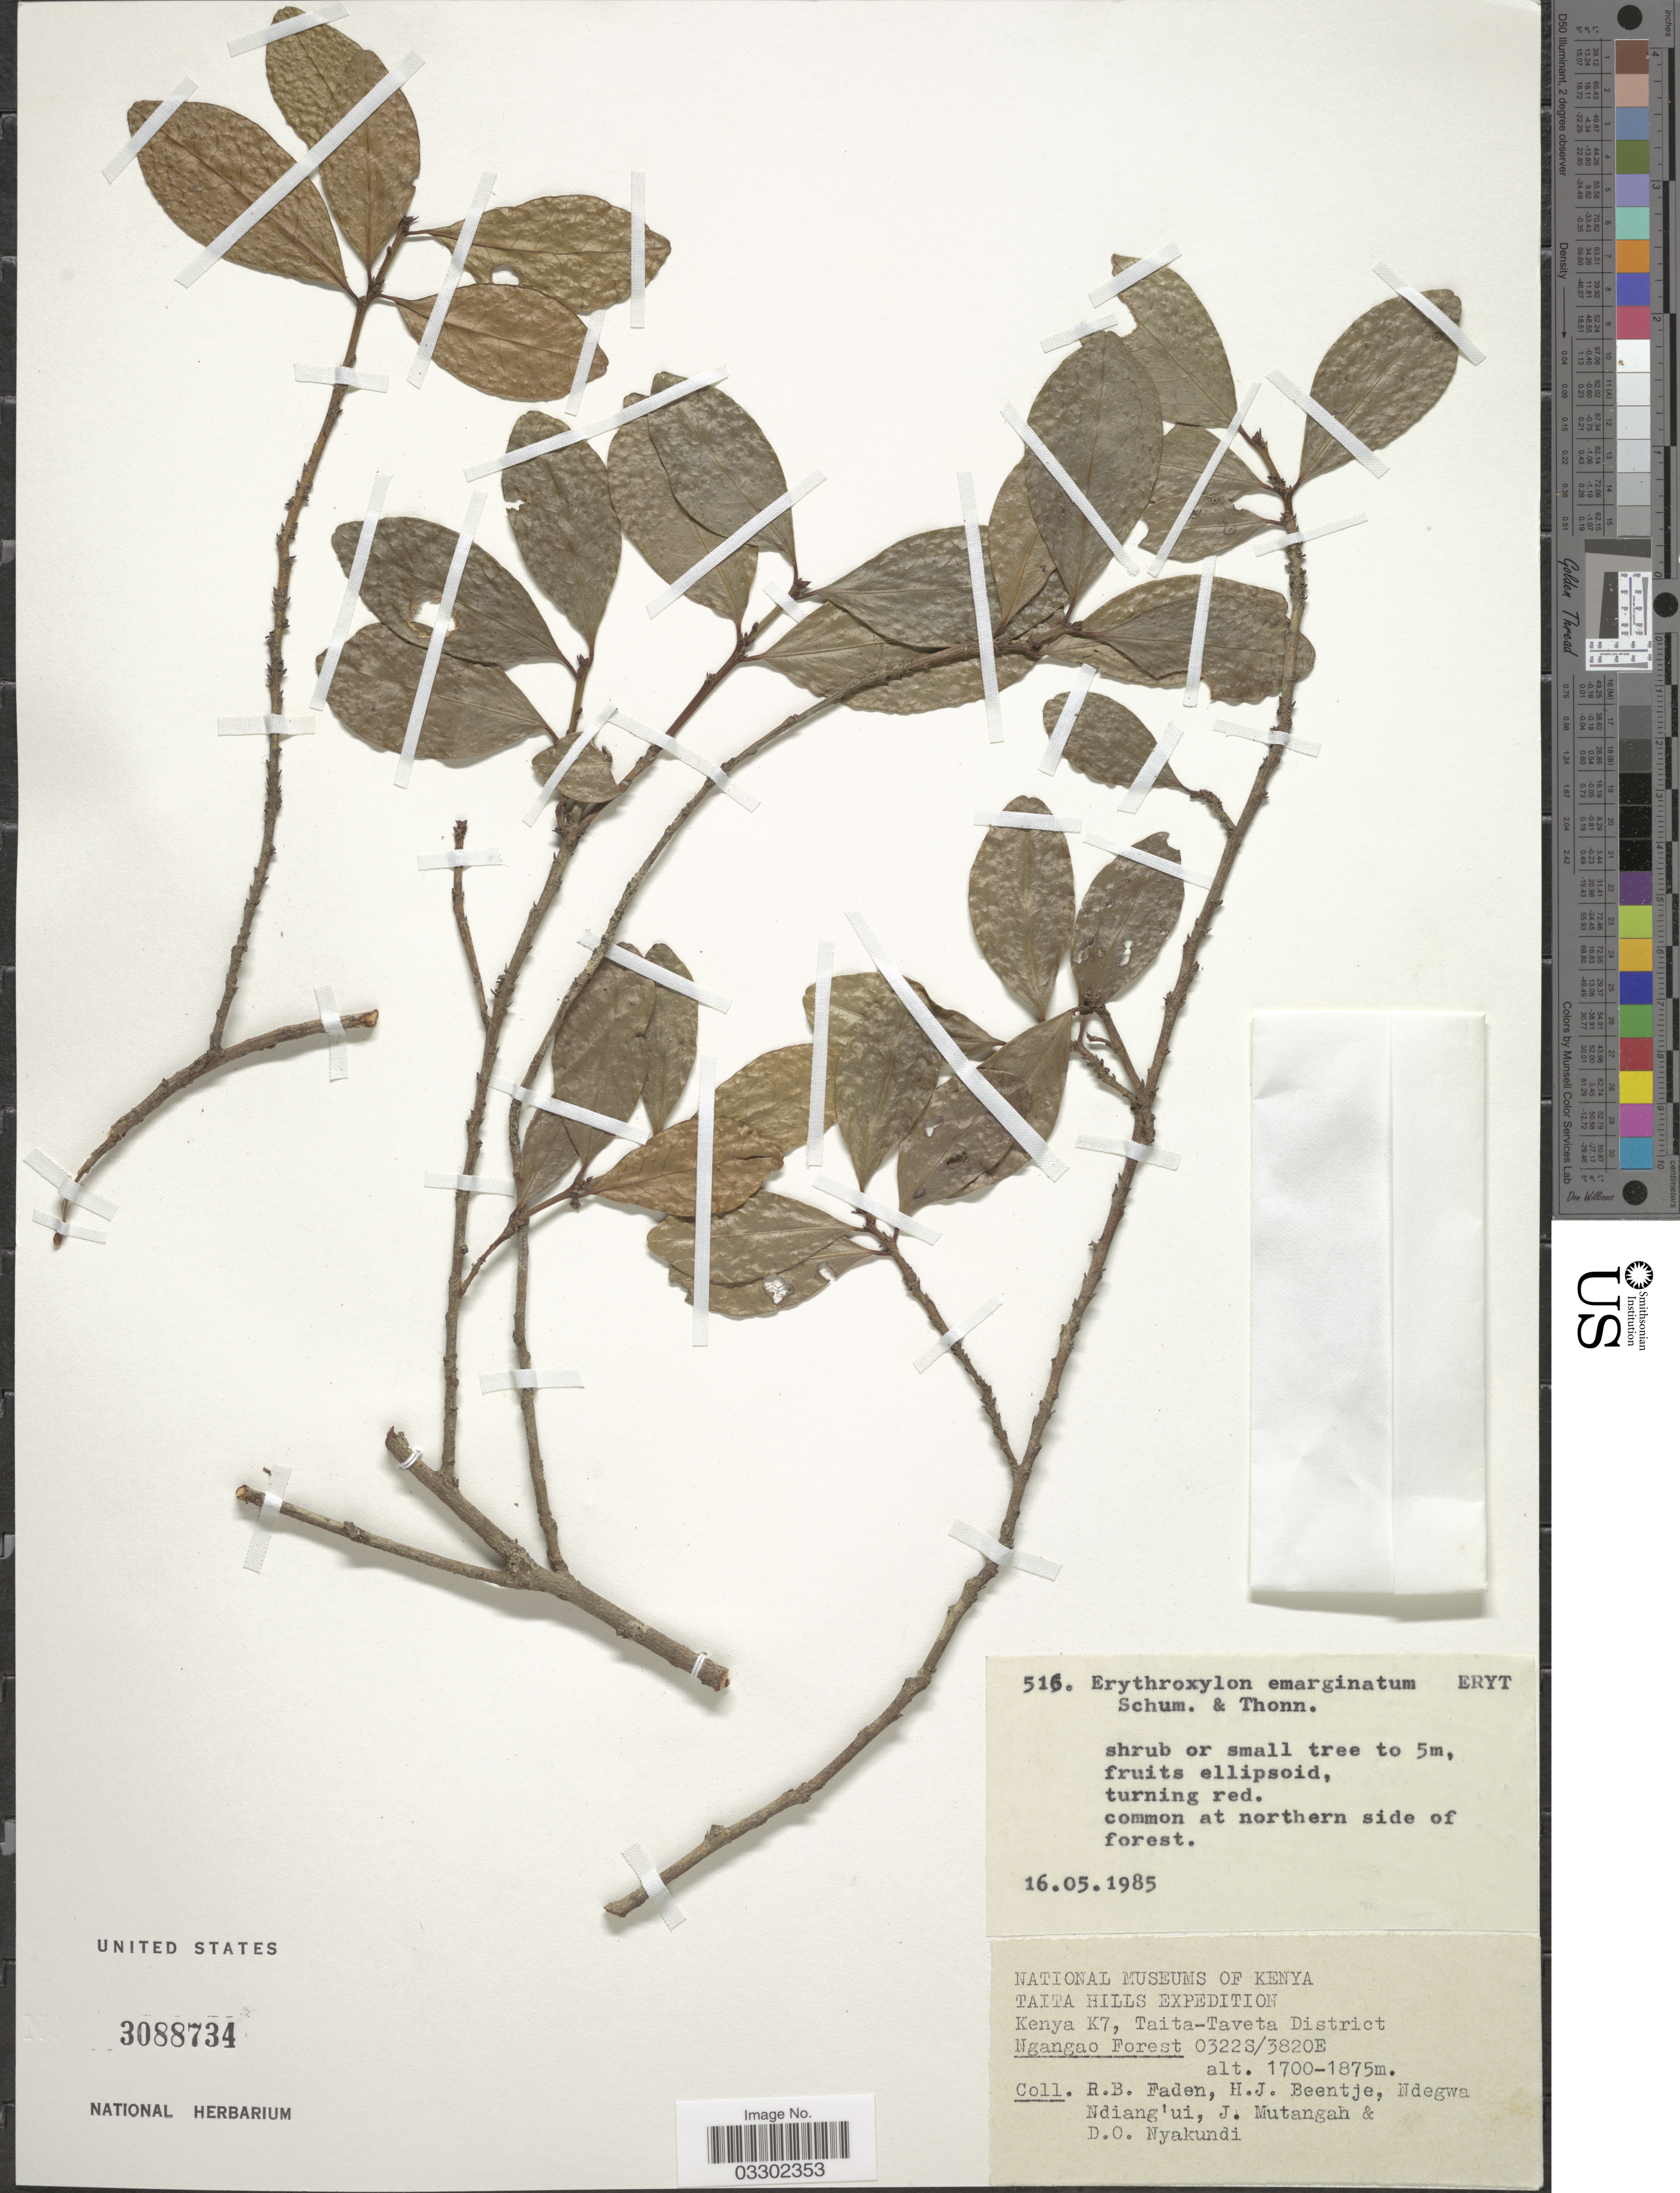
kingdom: Plantae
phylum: Tracheophyta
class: Magnoliopsida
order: Malpighiales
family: Erythroxylaceae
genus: Erythroxylum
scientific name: Erythroxylum emarginatum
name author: Thonn.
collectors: R. B. Faden, H. J. Beentje, Ndegwa Ndiang'ui, J. Mutangah & D. Nyakundi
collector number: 516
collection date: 1985-05-16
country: Kenya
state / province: Taita Taveta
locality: Kenya K7, Taita-Taveta District. Ngangao Forest.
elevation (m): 1700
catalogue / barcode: US 3088734